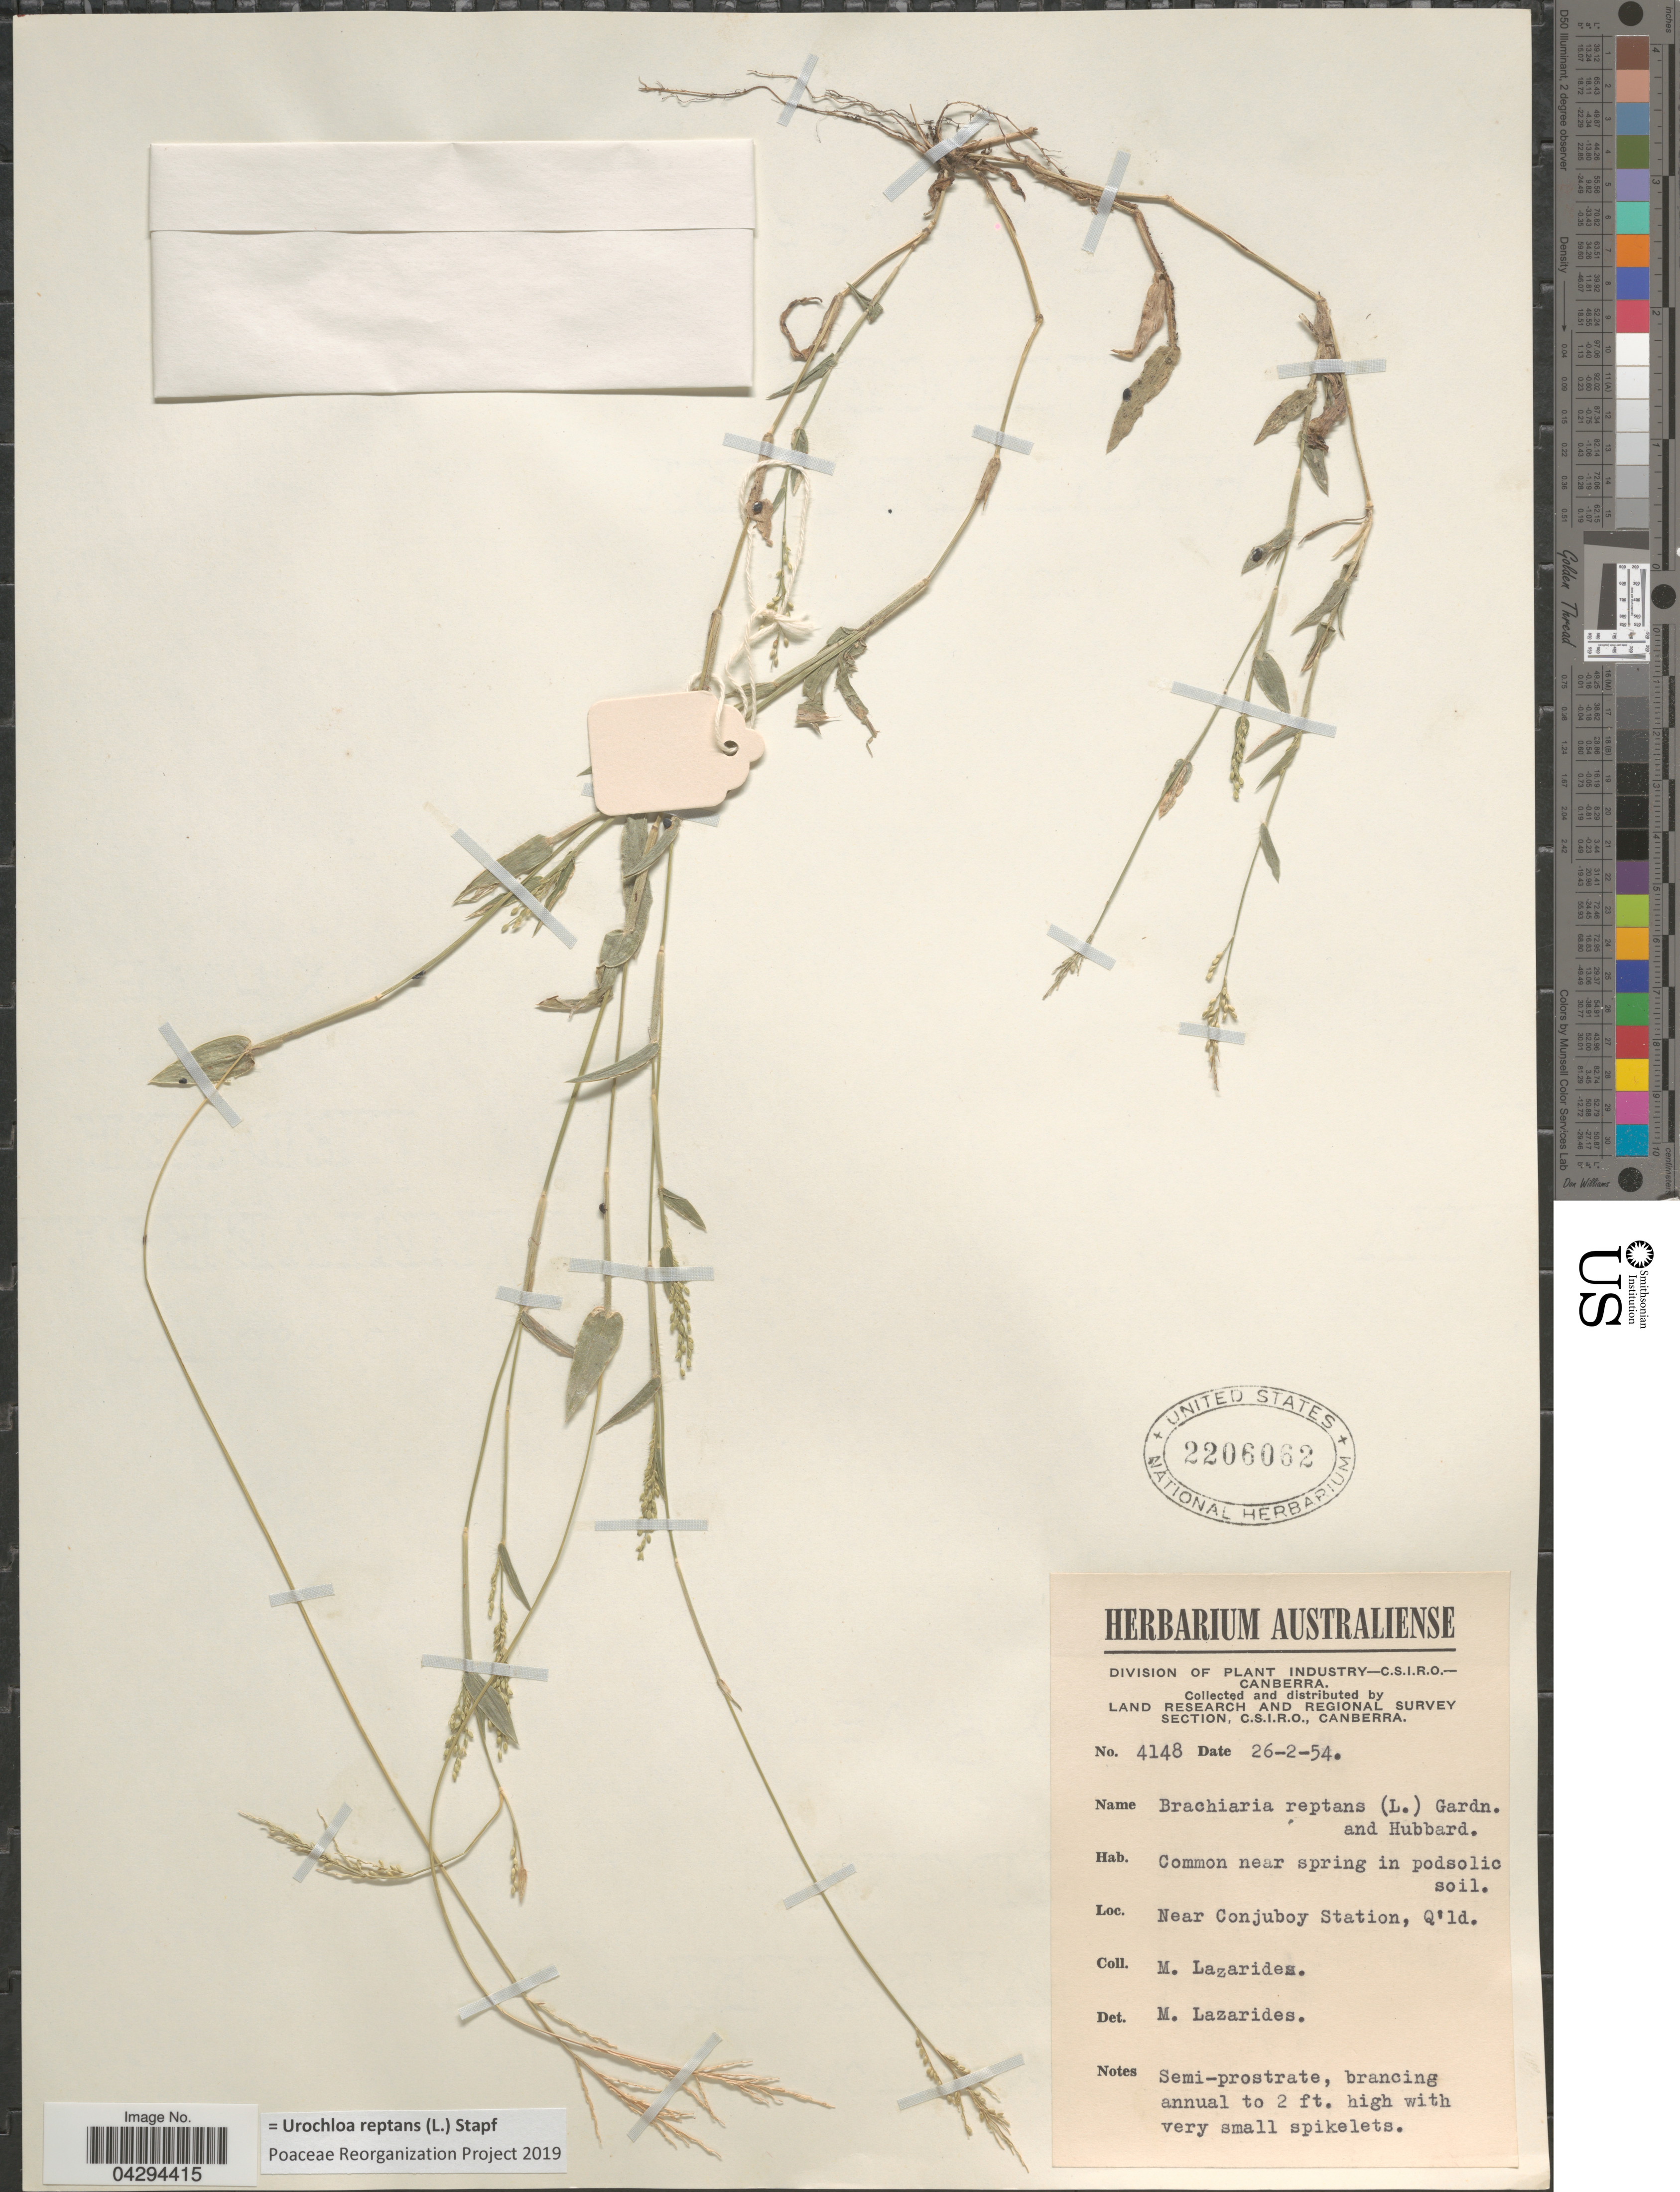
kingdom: Plantae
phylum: Tracheophyta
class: Liliopsida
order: Poales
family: Poaceae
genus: Urochloa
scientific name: Urochloa reptans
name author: (L.) Stapf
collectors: M. Lazarides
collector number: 4148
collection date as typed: Transcribed d/m/y: 26/2/54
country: Australia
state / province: Queensland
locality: Land Research and Regional Survey Section. Common near spring in podsolic soil. Near Conjuboy Station.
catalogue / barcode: US 2206062